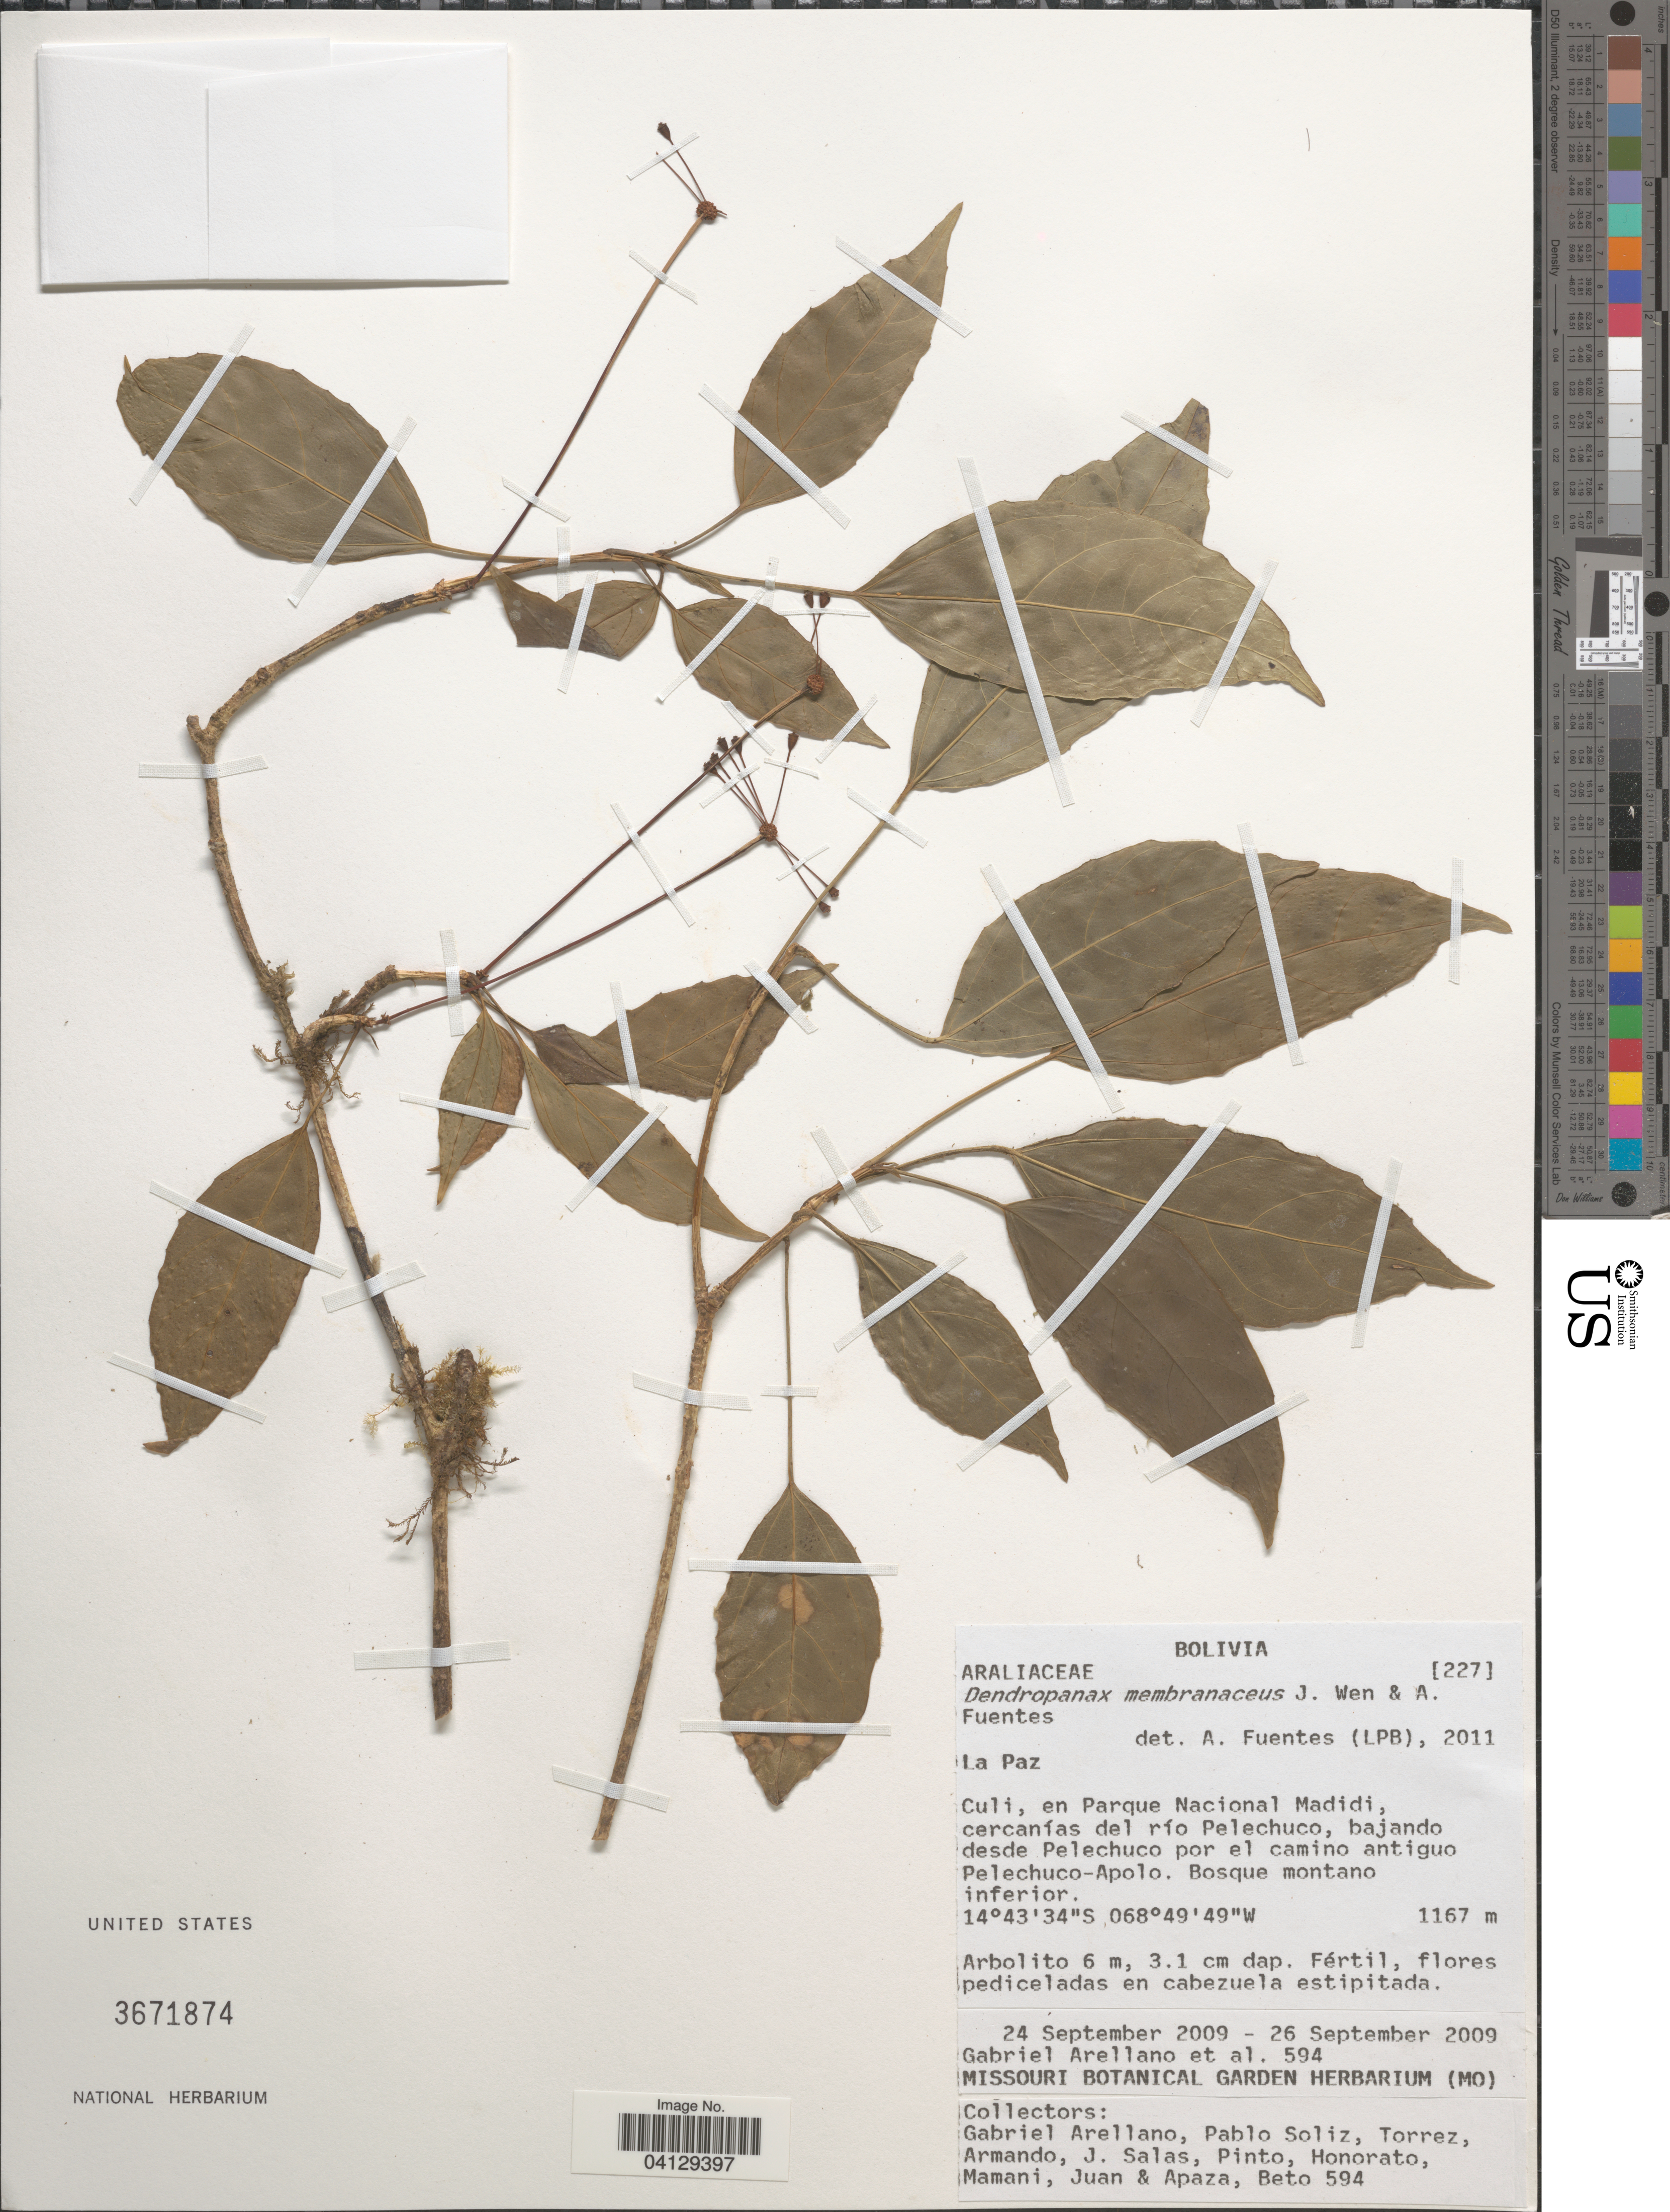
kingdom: Plantae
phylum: Tracheophyta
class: Magnoliopsida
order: Apiales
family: Araliaceae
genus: Dendropanax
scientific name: Dendropanax membranaceus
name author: J. Wen & A. Fuentes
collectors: G. Arellano, P. Soliz, Torrez, Armando & et al.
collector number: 594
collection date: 2009-09-24/2009-09-26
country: Bolivia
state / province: La Paz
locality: Culi, en Parque Nacional Madidi, cercanías del río Pelechuco, bajando desde Pelechuco por el camino antiguo Pelechuco-Apolo.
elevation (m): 1167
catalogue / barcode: US 3671874